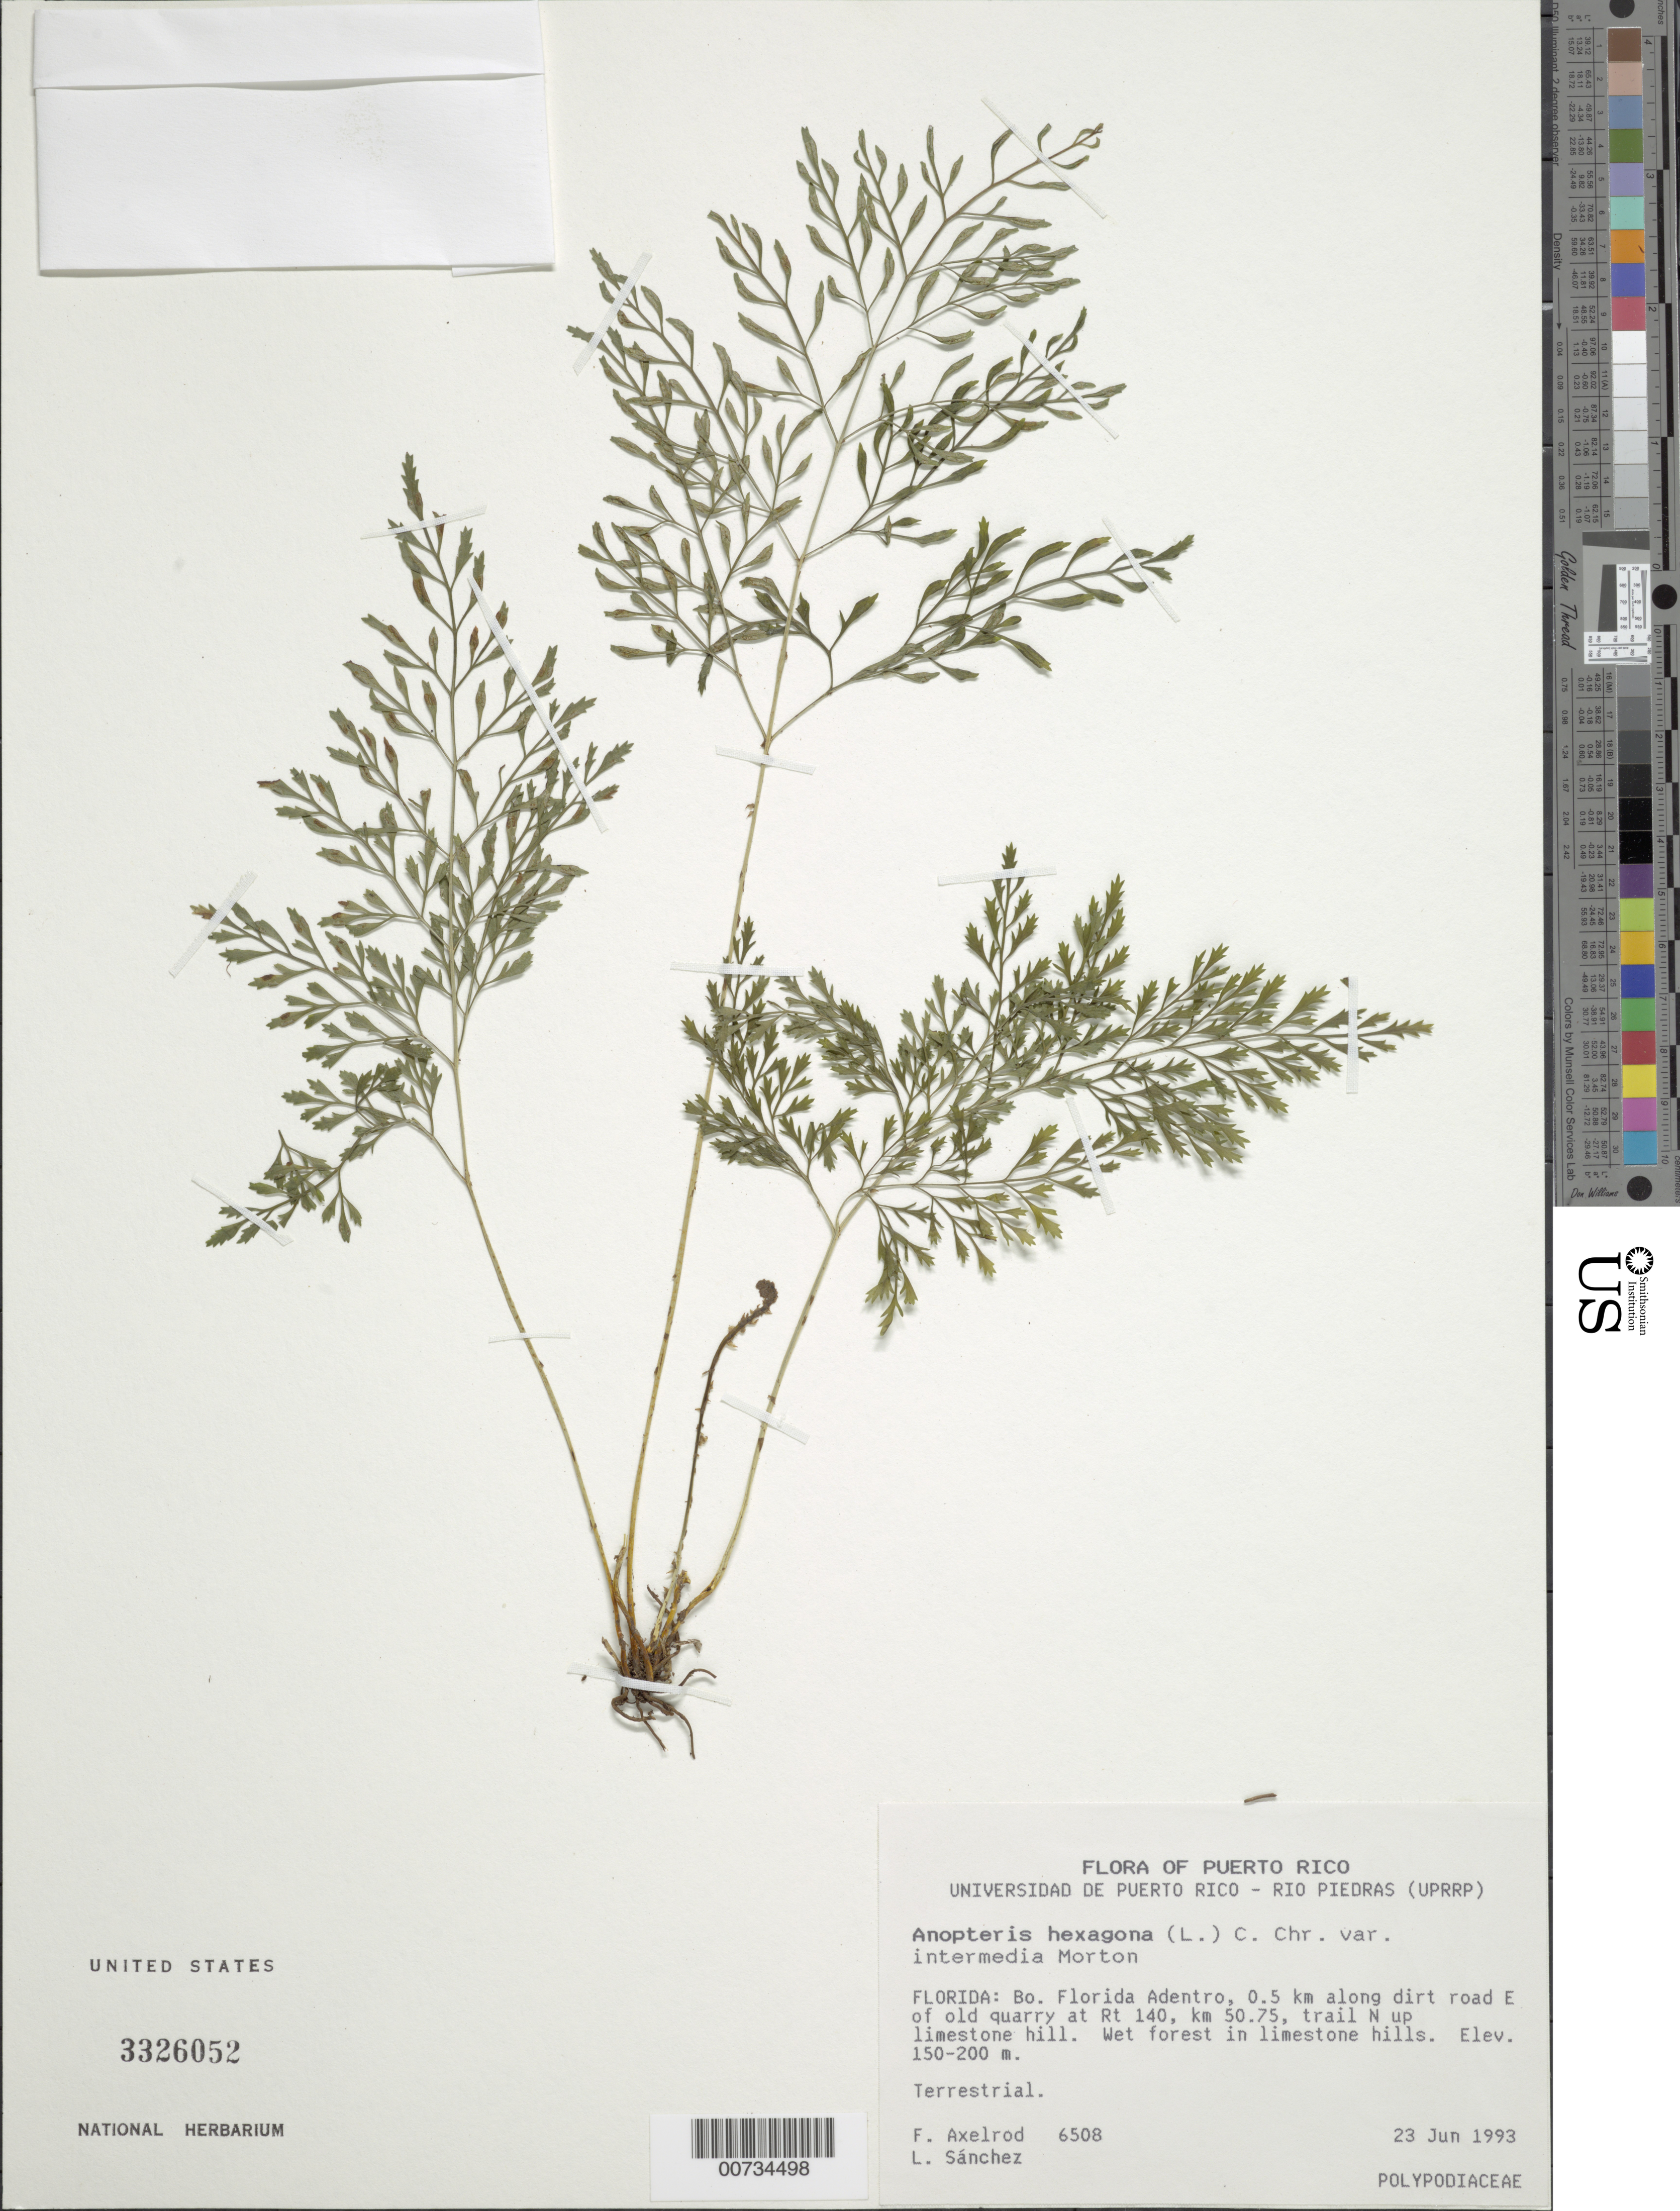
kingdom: Plantae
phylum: Tracheophyta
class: Polypodiopsida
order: Polypodiales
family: Pteridaceae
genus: Pteris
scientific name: Pteris hexagona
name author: (L.) Proctor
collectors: F. S. Axelrod & L. M. Sánchez Saldaña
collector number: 6508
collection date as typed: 23 Jun 1993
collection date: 1993-06-23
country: Puerto Rico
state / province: Florida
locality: Florida: Bo. Florida Adentro, 0.5 km along dirt road E of old quarry at Rte 140, km 50.75, trail N up limestone hill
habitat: Terrestrial; wet forest in limestone hills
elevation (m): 150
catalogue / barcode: US 3326052